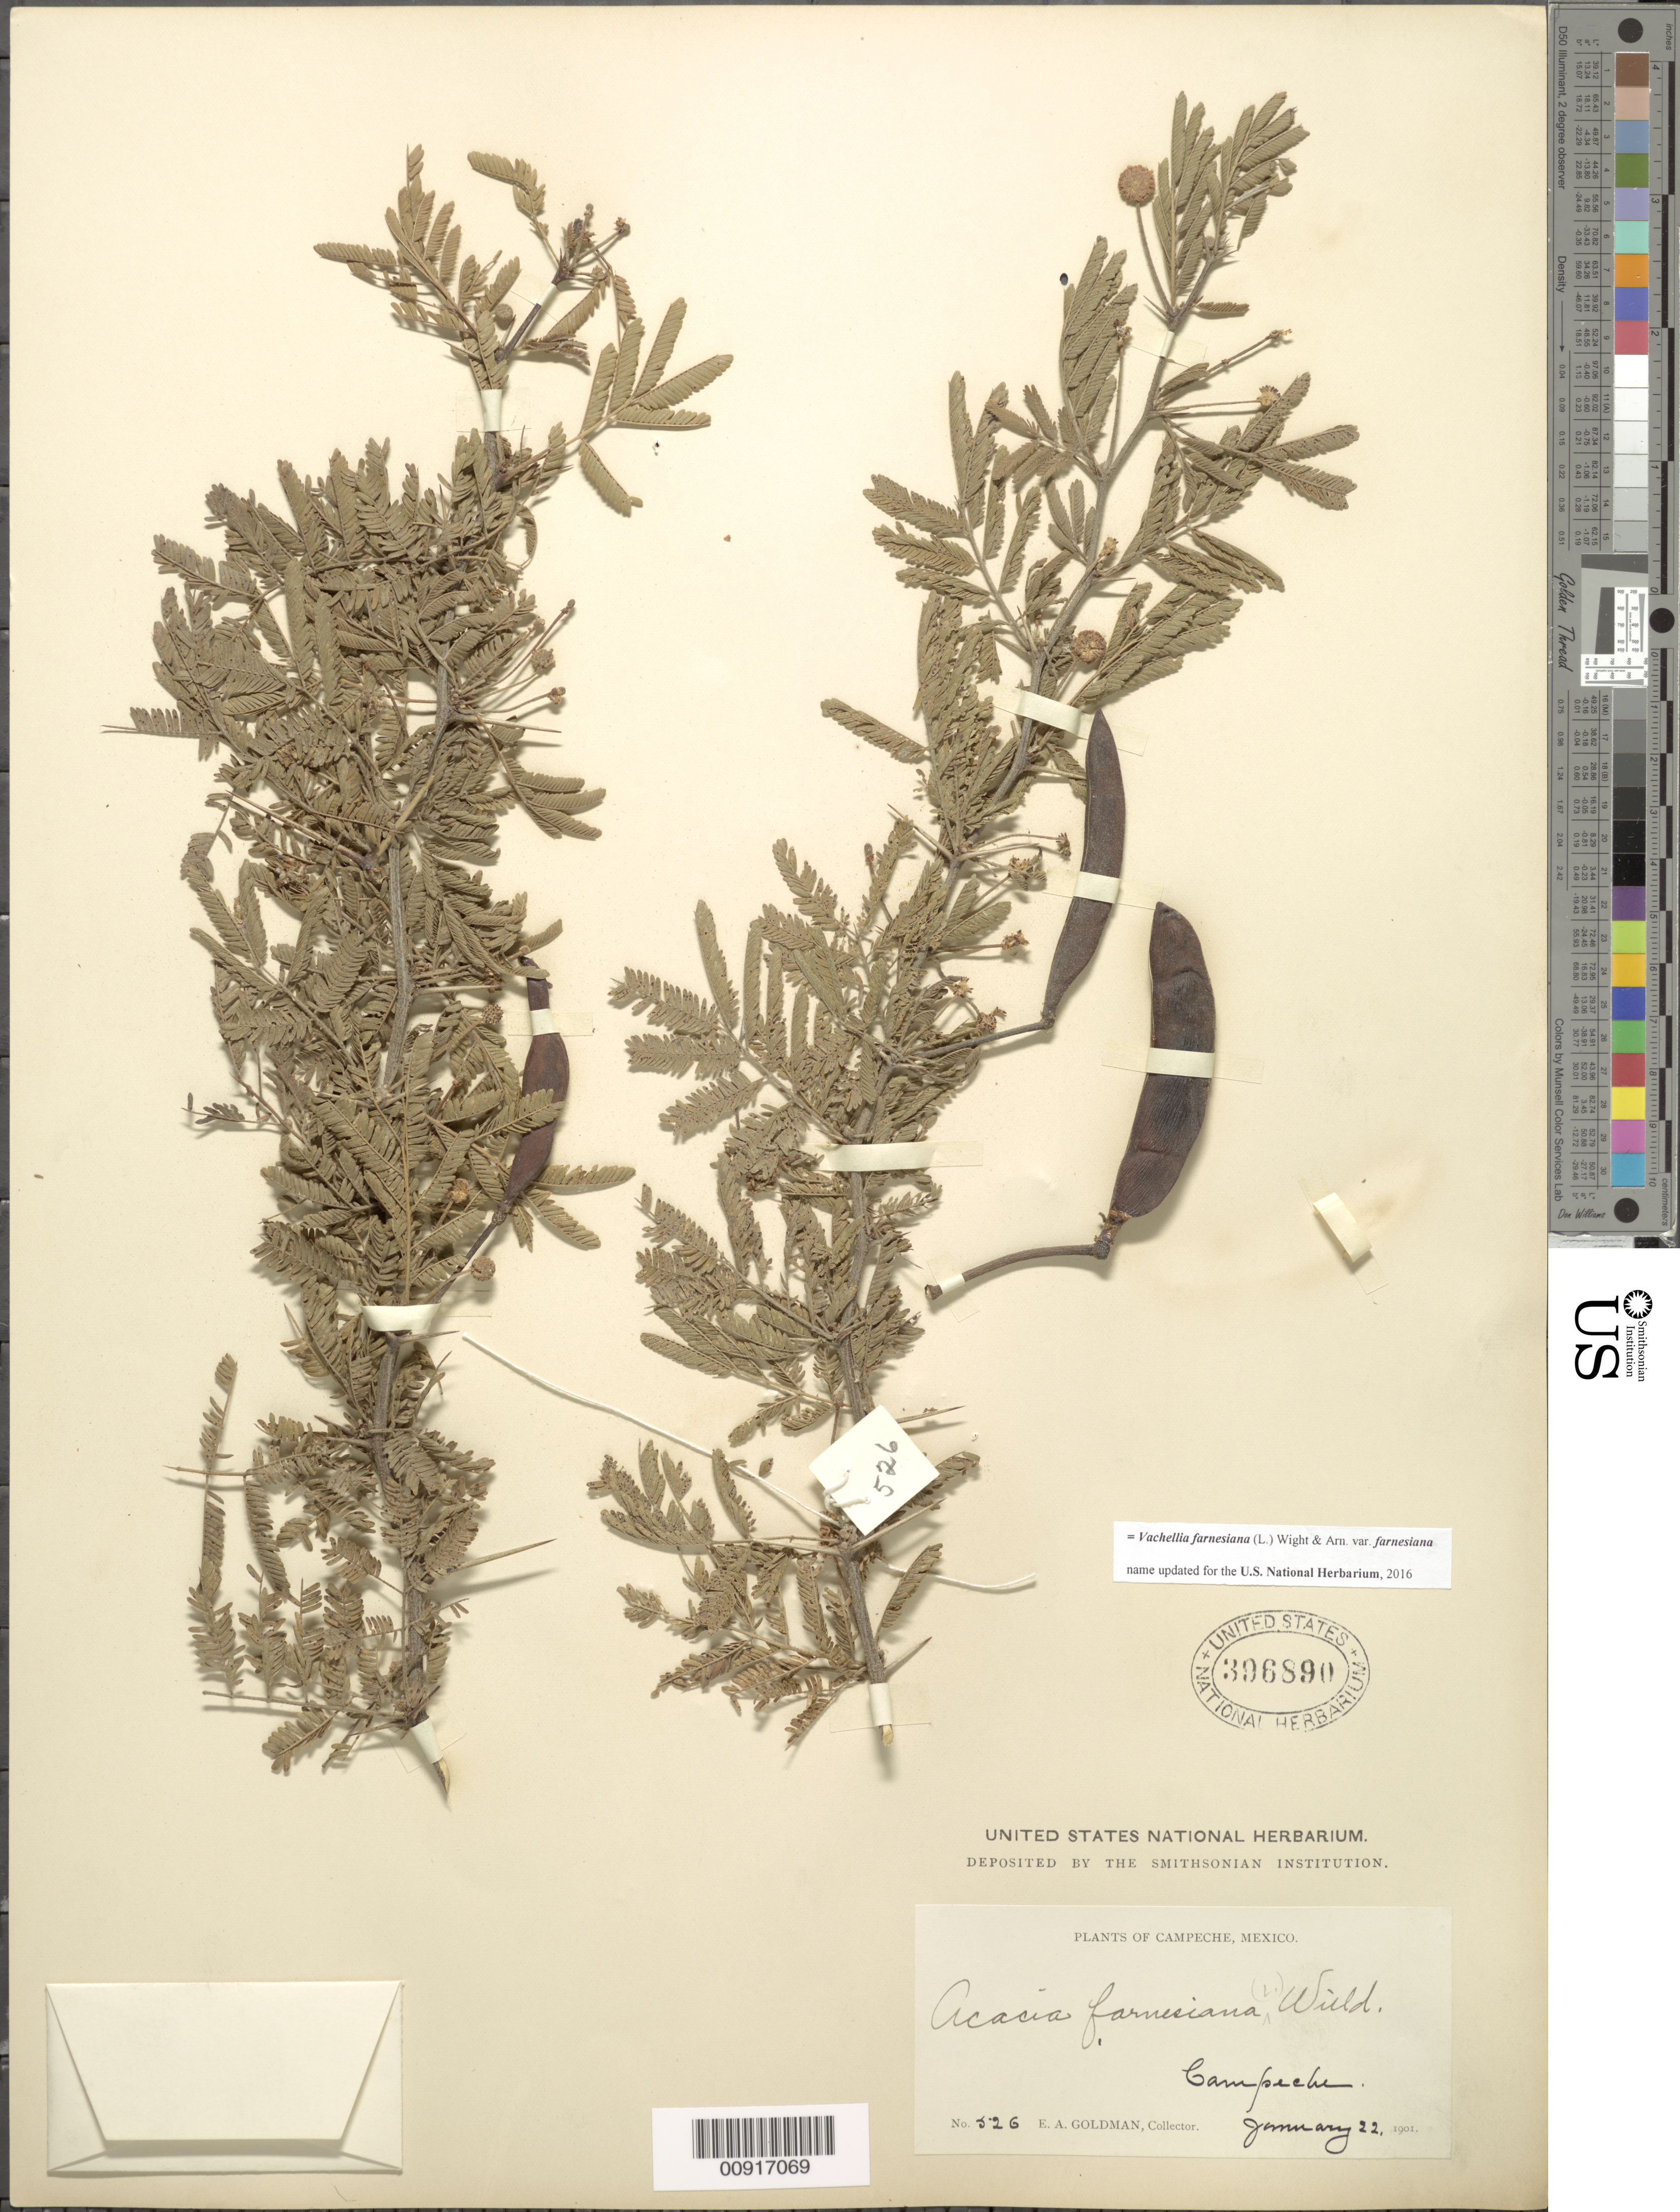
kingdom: Plantae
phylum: Tracheophyta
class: Magnoliopsida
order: Fabales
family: Fabaceae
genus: Vachellia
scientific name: Vachellia farnesiana var. farnesiana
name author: (L.) Wight & Arn.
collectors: E. A. Goldman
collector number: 526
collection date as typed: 22 Jan 1901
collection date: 1901-01-22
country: Mexico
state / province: Campeche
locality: Campeche.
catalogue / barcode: US 396890